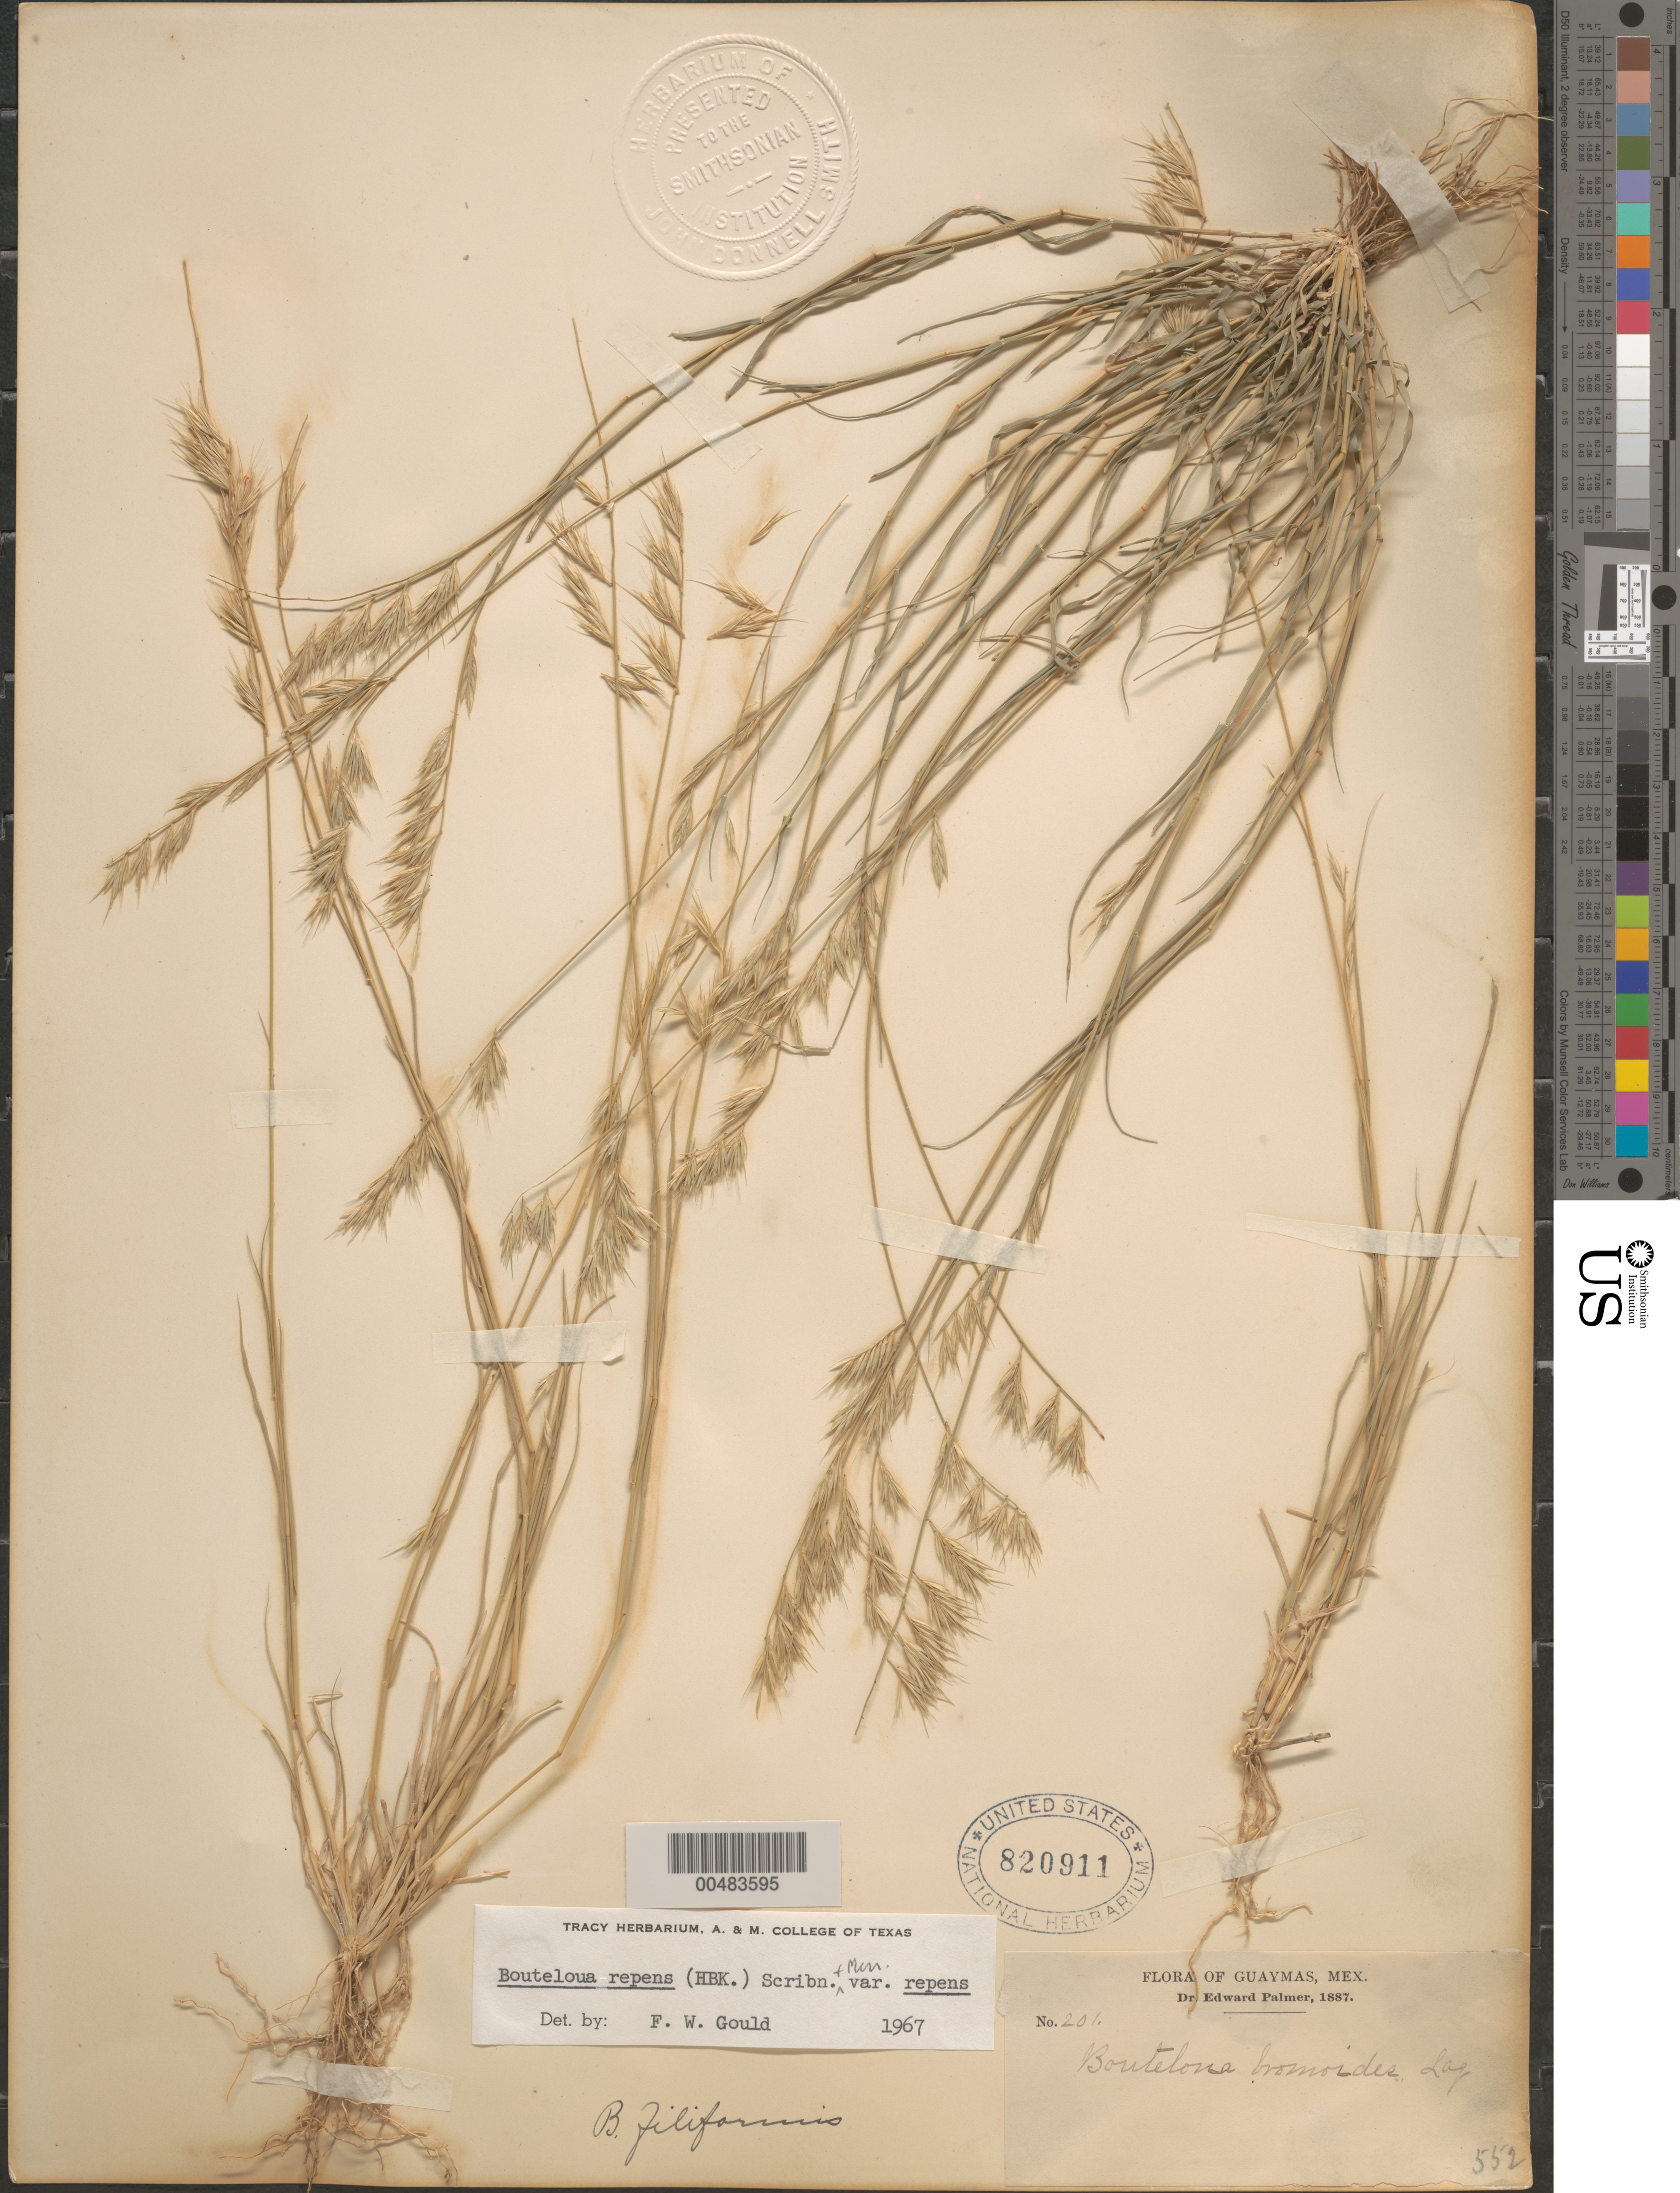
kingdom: Plantae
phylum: Tracheophyta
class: Liliopsida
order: Poales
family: Poaceae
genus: Bouteloua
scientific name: Bouteloua repens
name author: (Kunth) Scribn. & Merr.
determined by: Gould, F. W.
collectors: E. Palmer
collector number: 552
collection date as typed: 1887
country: Mexico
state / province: Sonora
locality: Guaymas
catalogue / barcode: US 820911